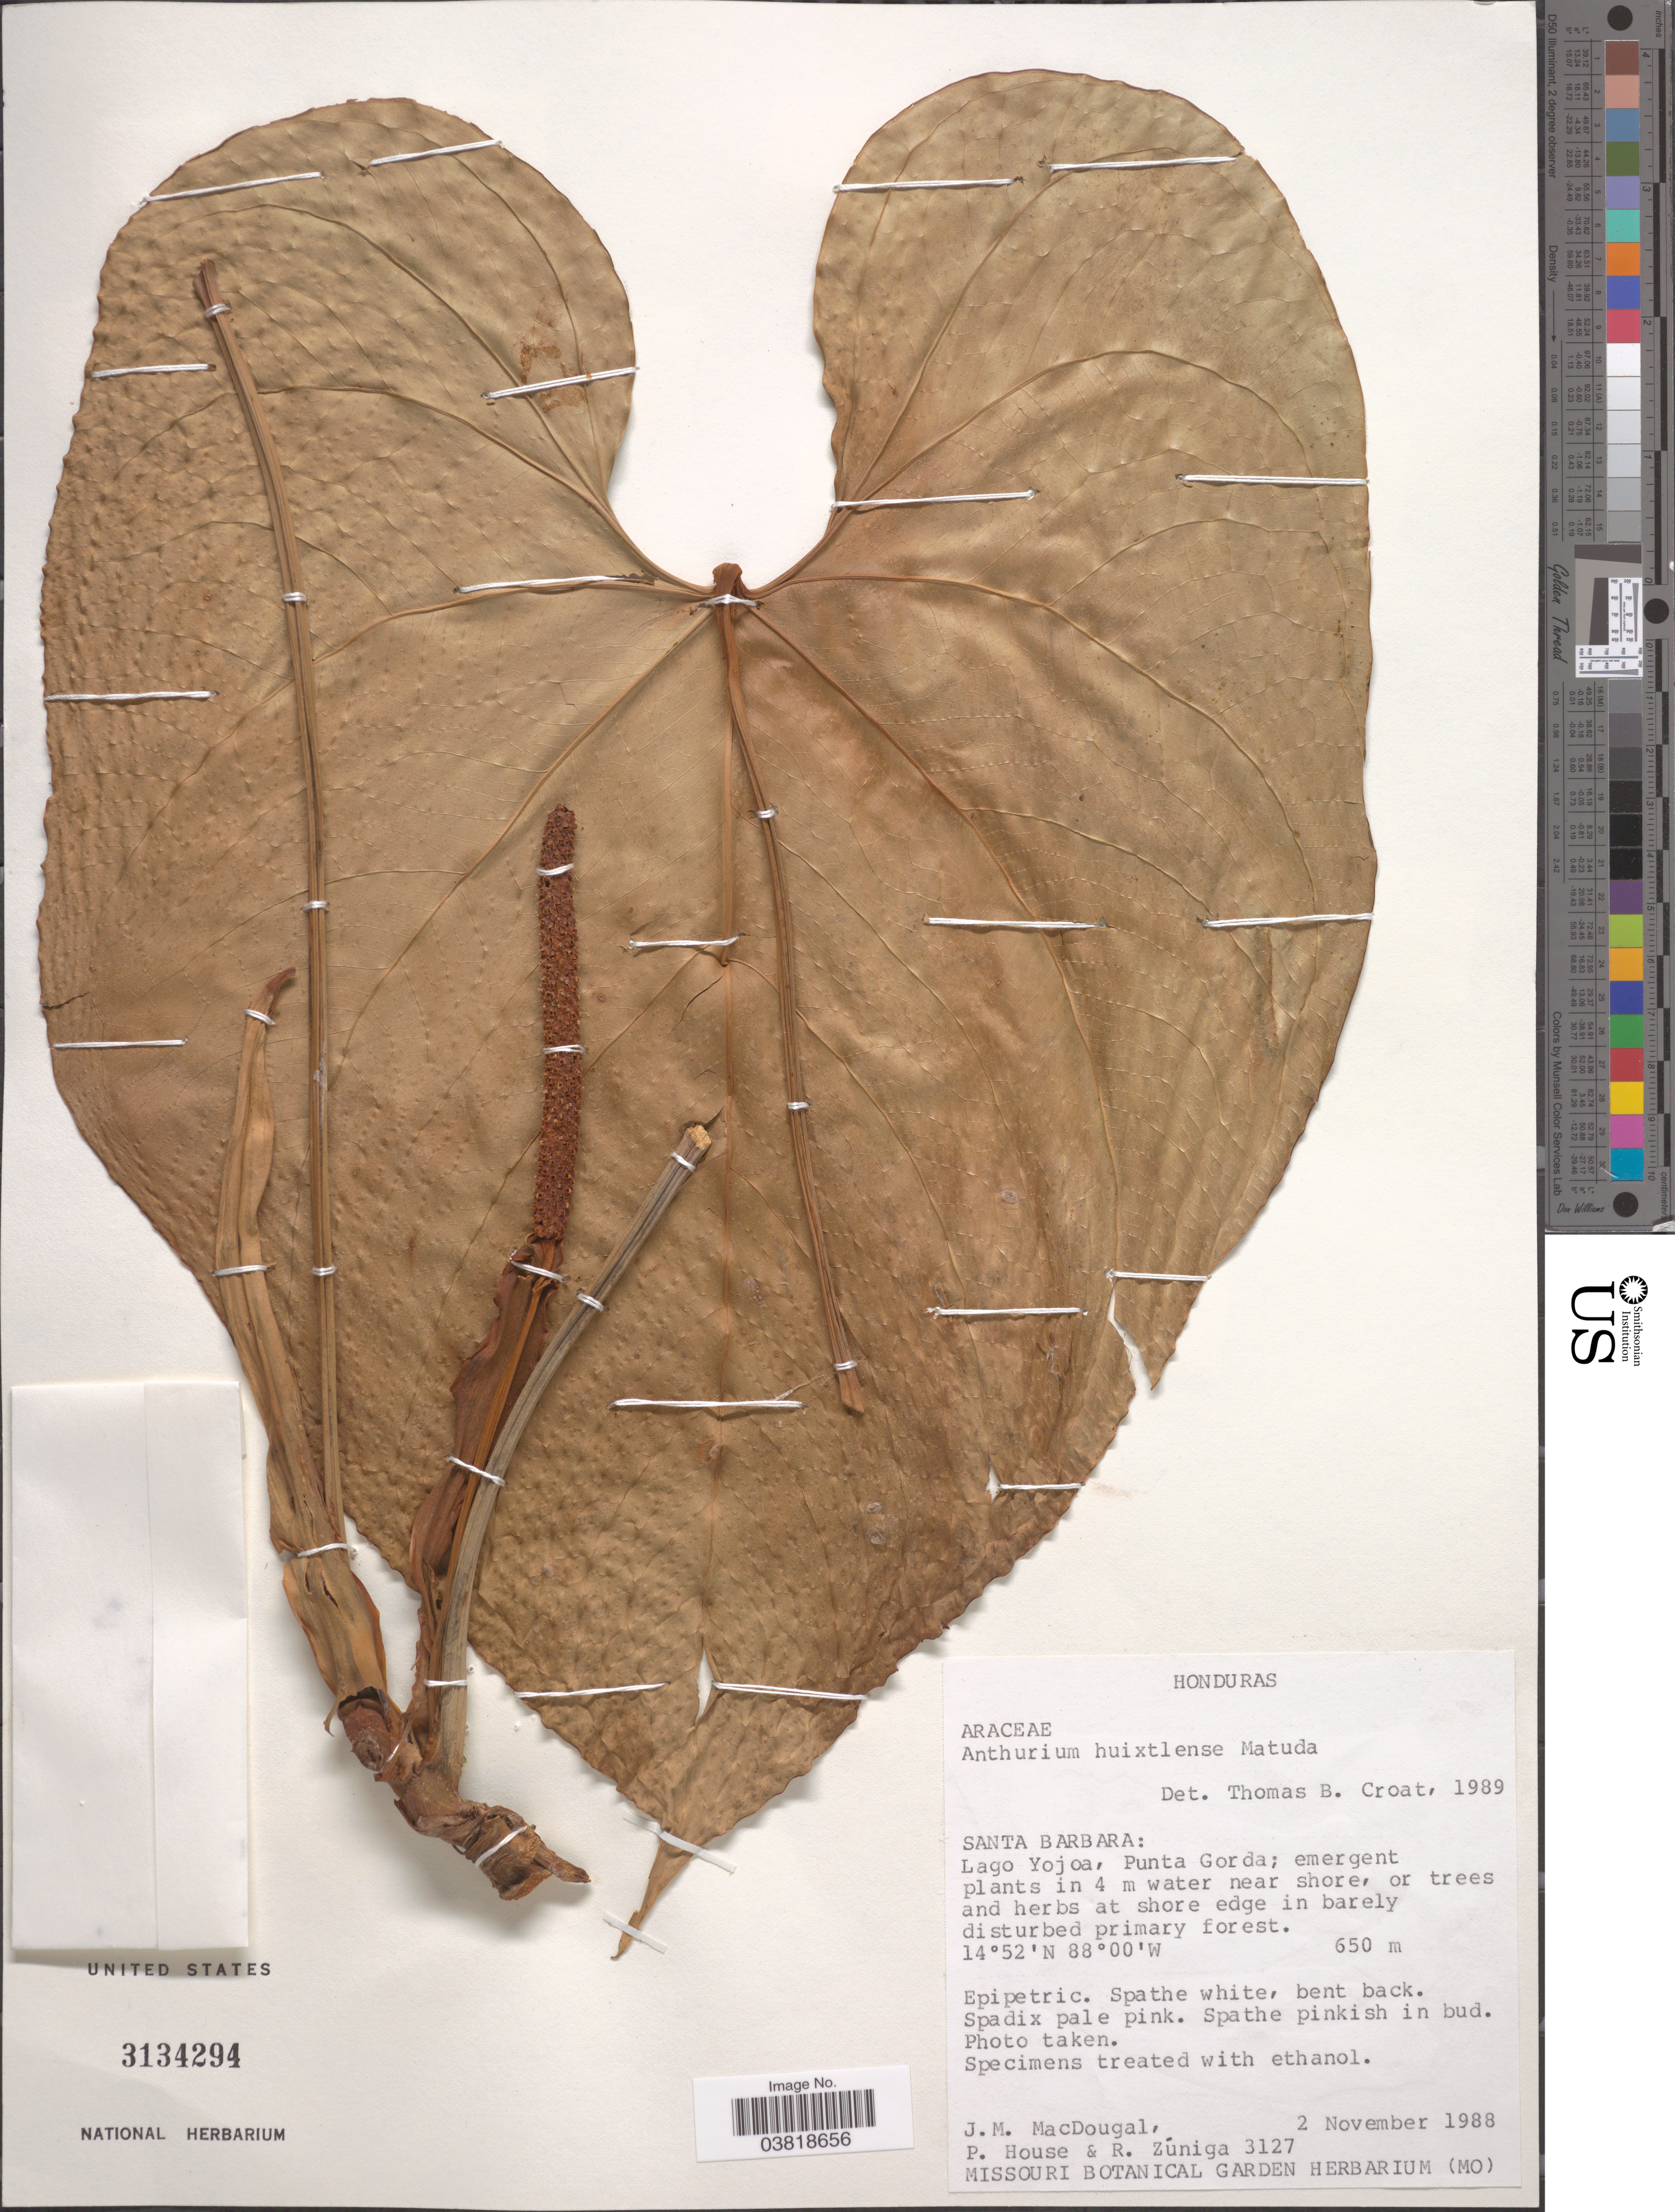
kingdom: Plantae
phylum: Tracheophyta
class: Liliopsida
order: Alismatales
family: Araceae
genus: Anthurium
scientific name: Anthurium huixtlense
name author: Matuda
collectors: J. M. MacDougal, P. House & R. Zuniga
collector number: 3127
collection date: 1988-11-02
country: Honduras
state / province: Santa Barbara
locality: Lago Yojoa, Punta Gorda; emergent plants in 4 m water near shore, or trees and herbs at shore edge in barely disturbed primary forest.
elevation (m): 650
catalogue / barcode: US 3134294